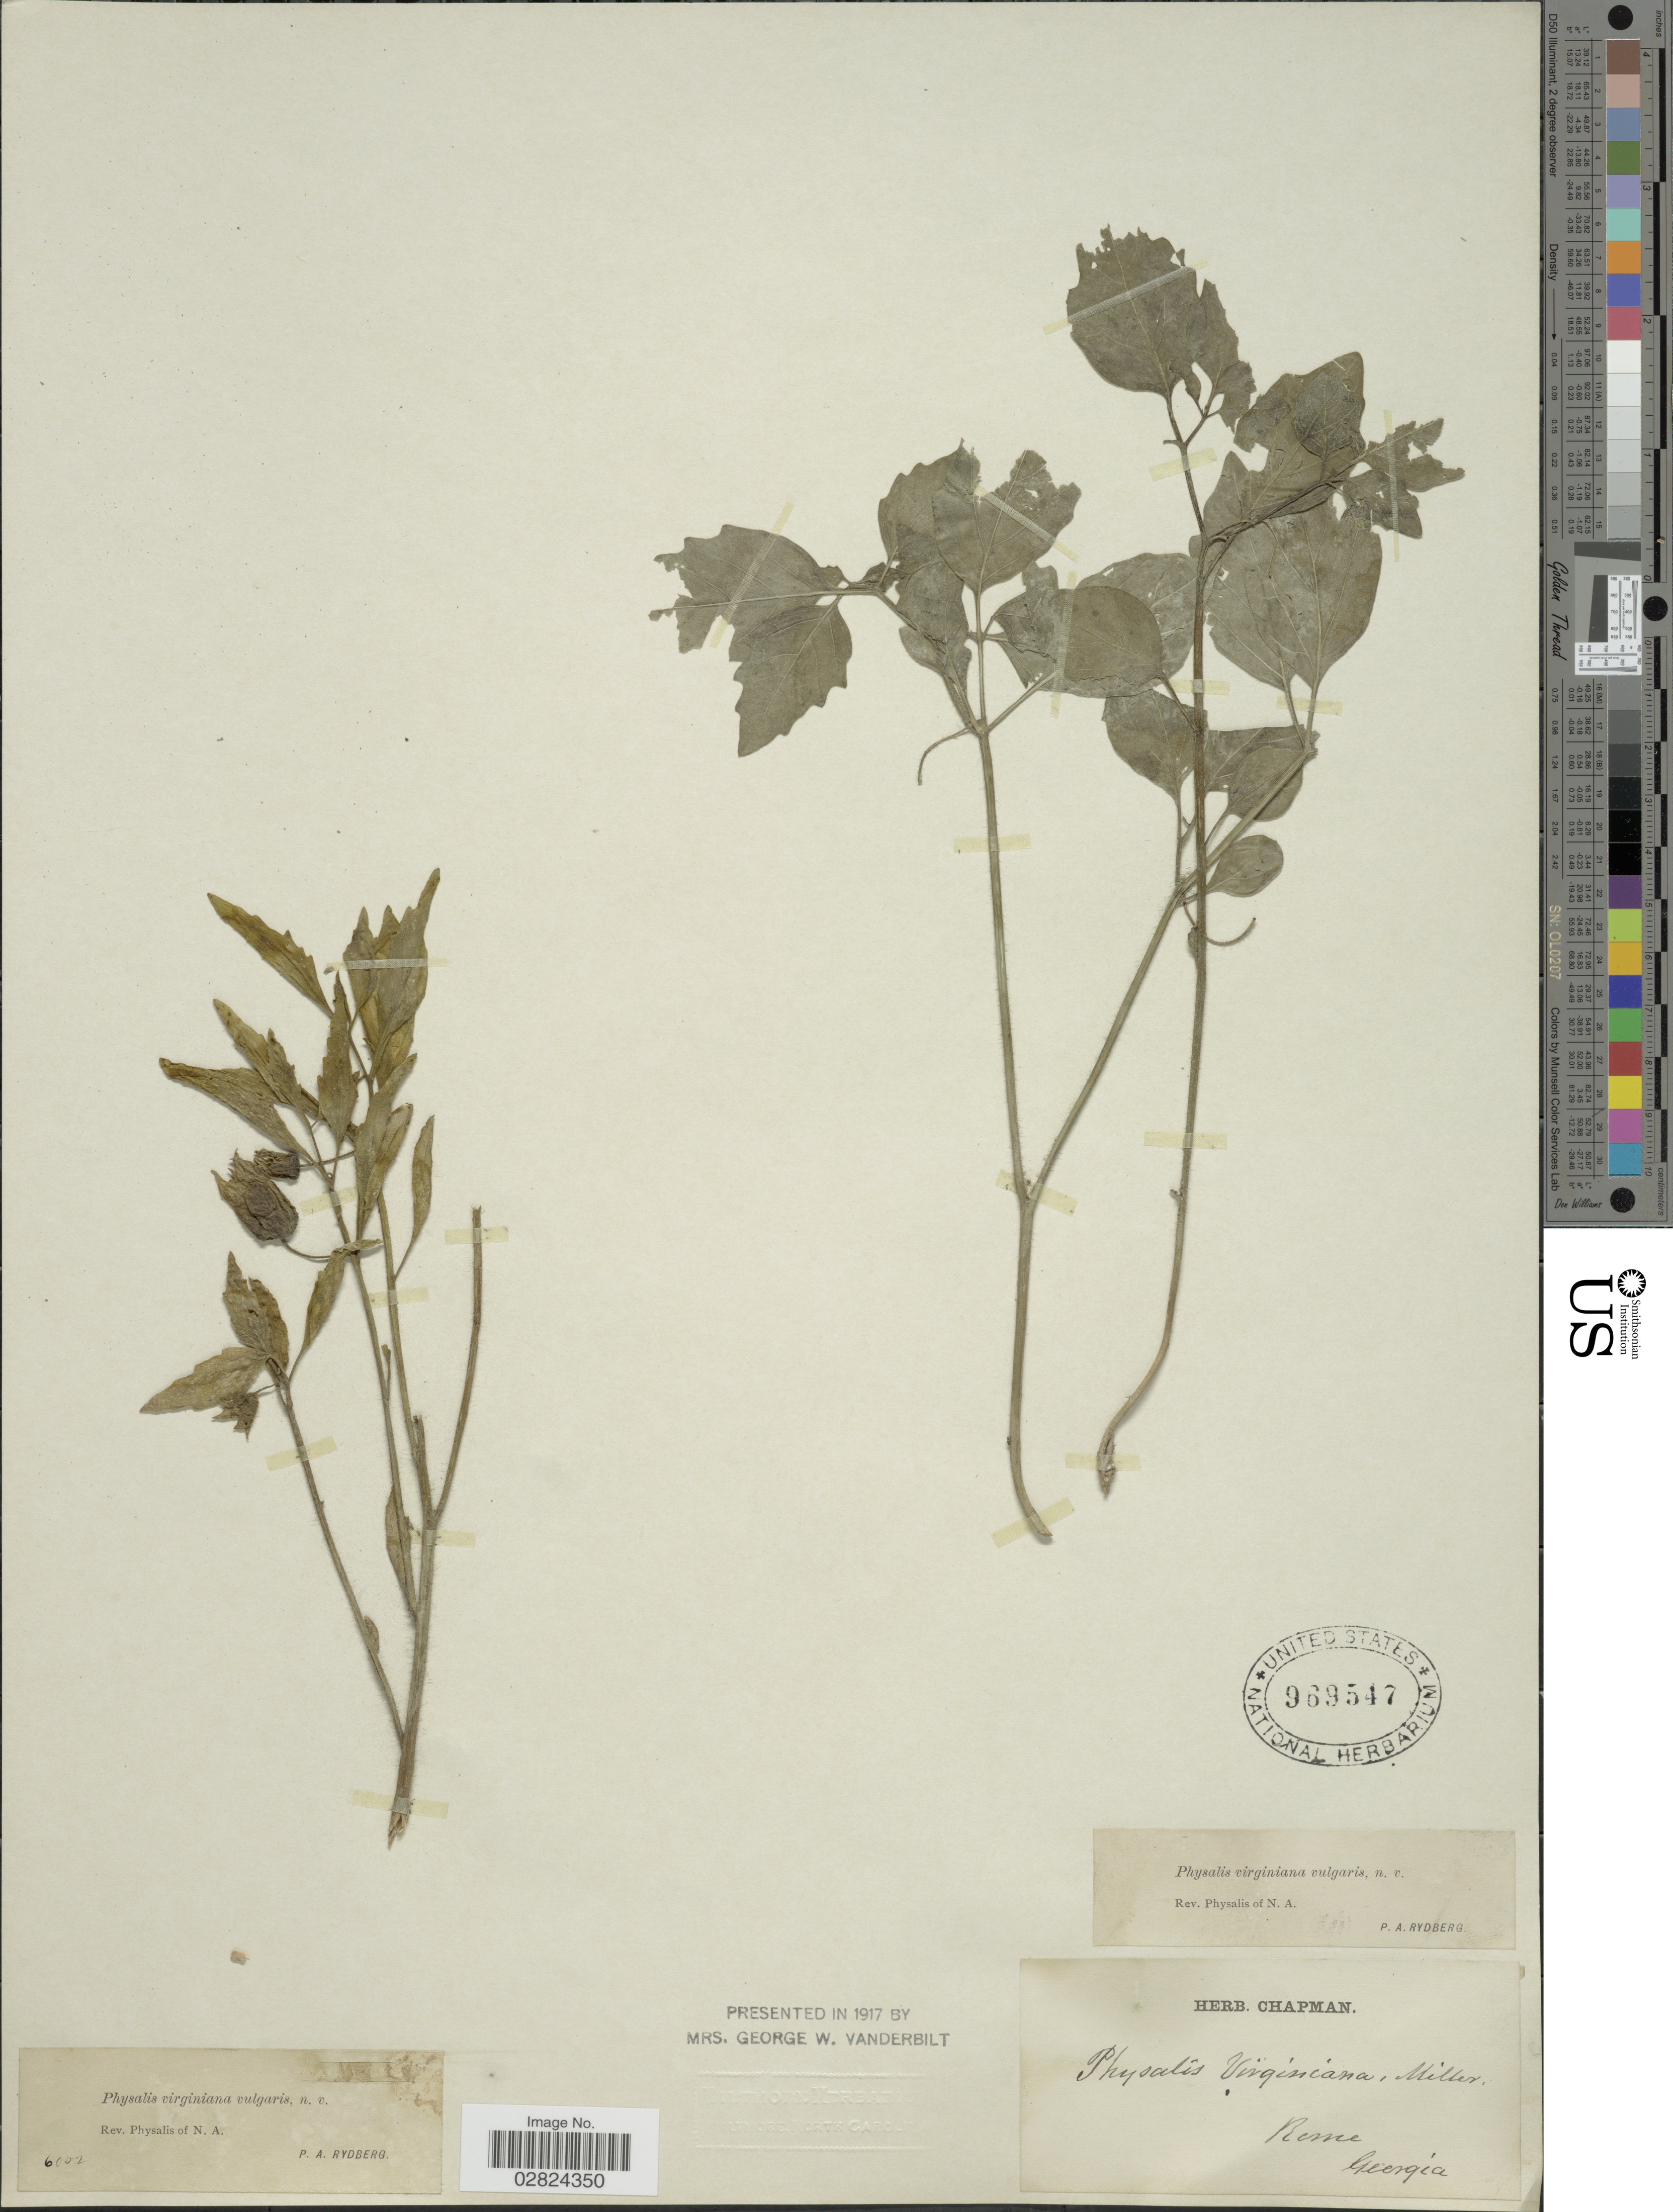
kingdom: Plantae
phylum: Tracheophyta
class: Magnoliopsida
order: Solanales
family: Solanaceae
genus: Physalis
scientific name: Physalis virginiana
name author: Mill.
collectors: ex herb. Chapman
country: United States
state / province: Georgia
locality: Rome.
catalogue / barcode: US 969547